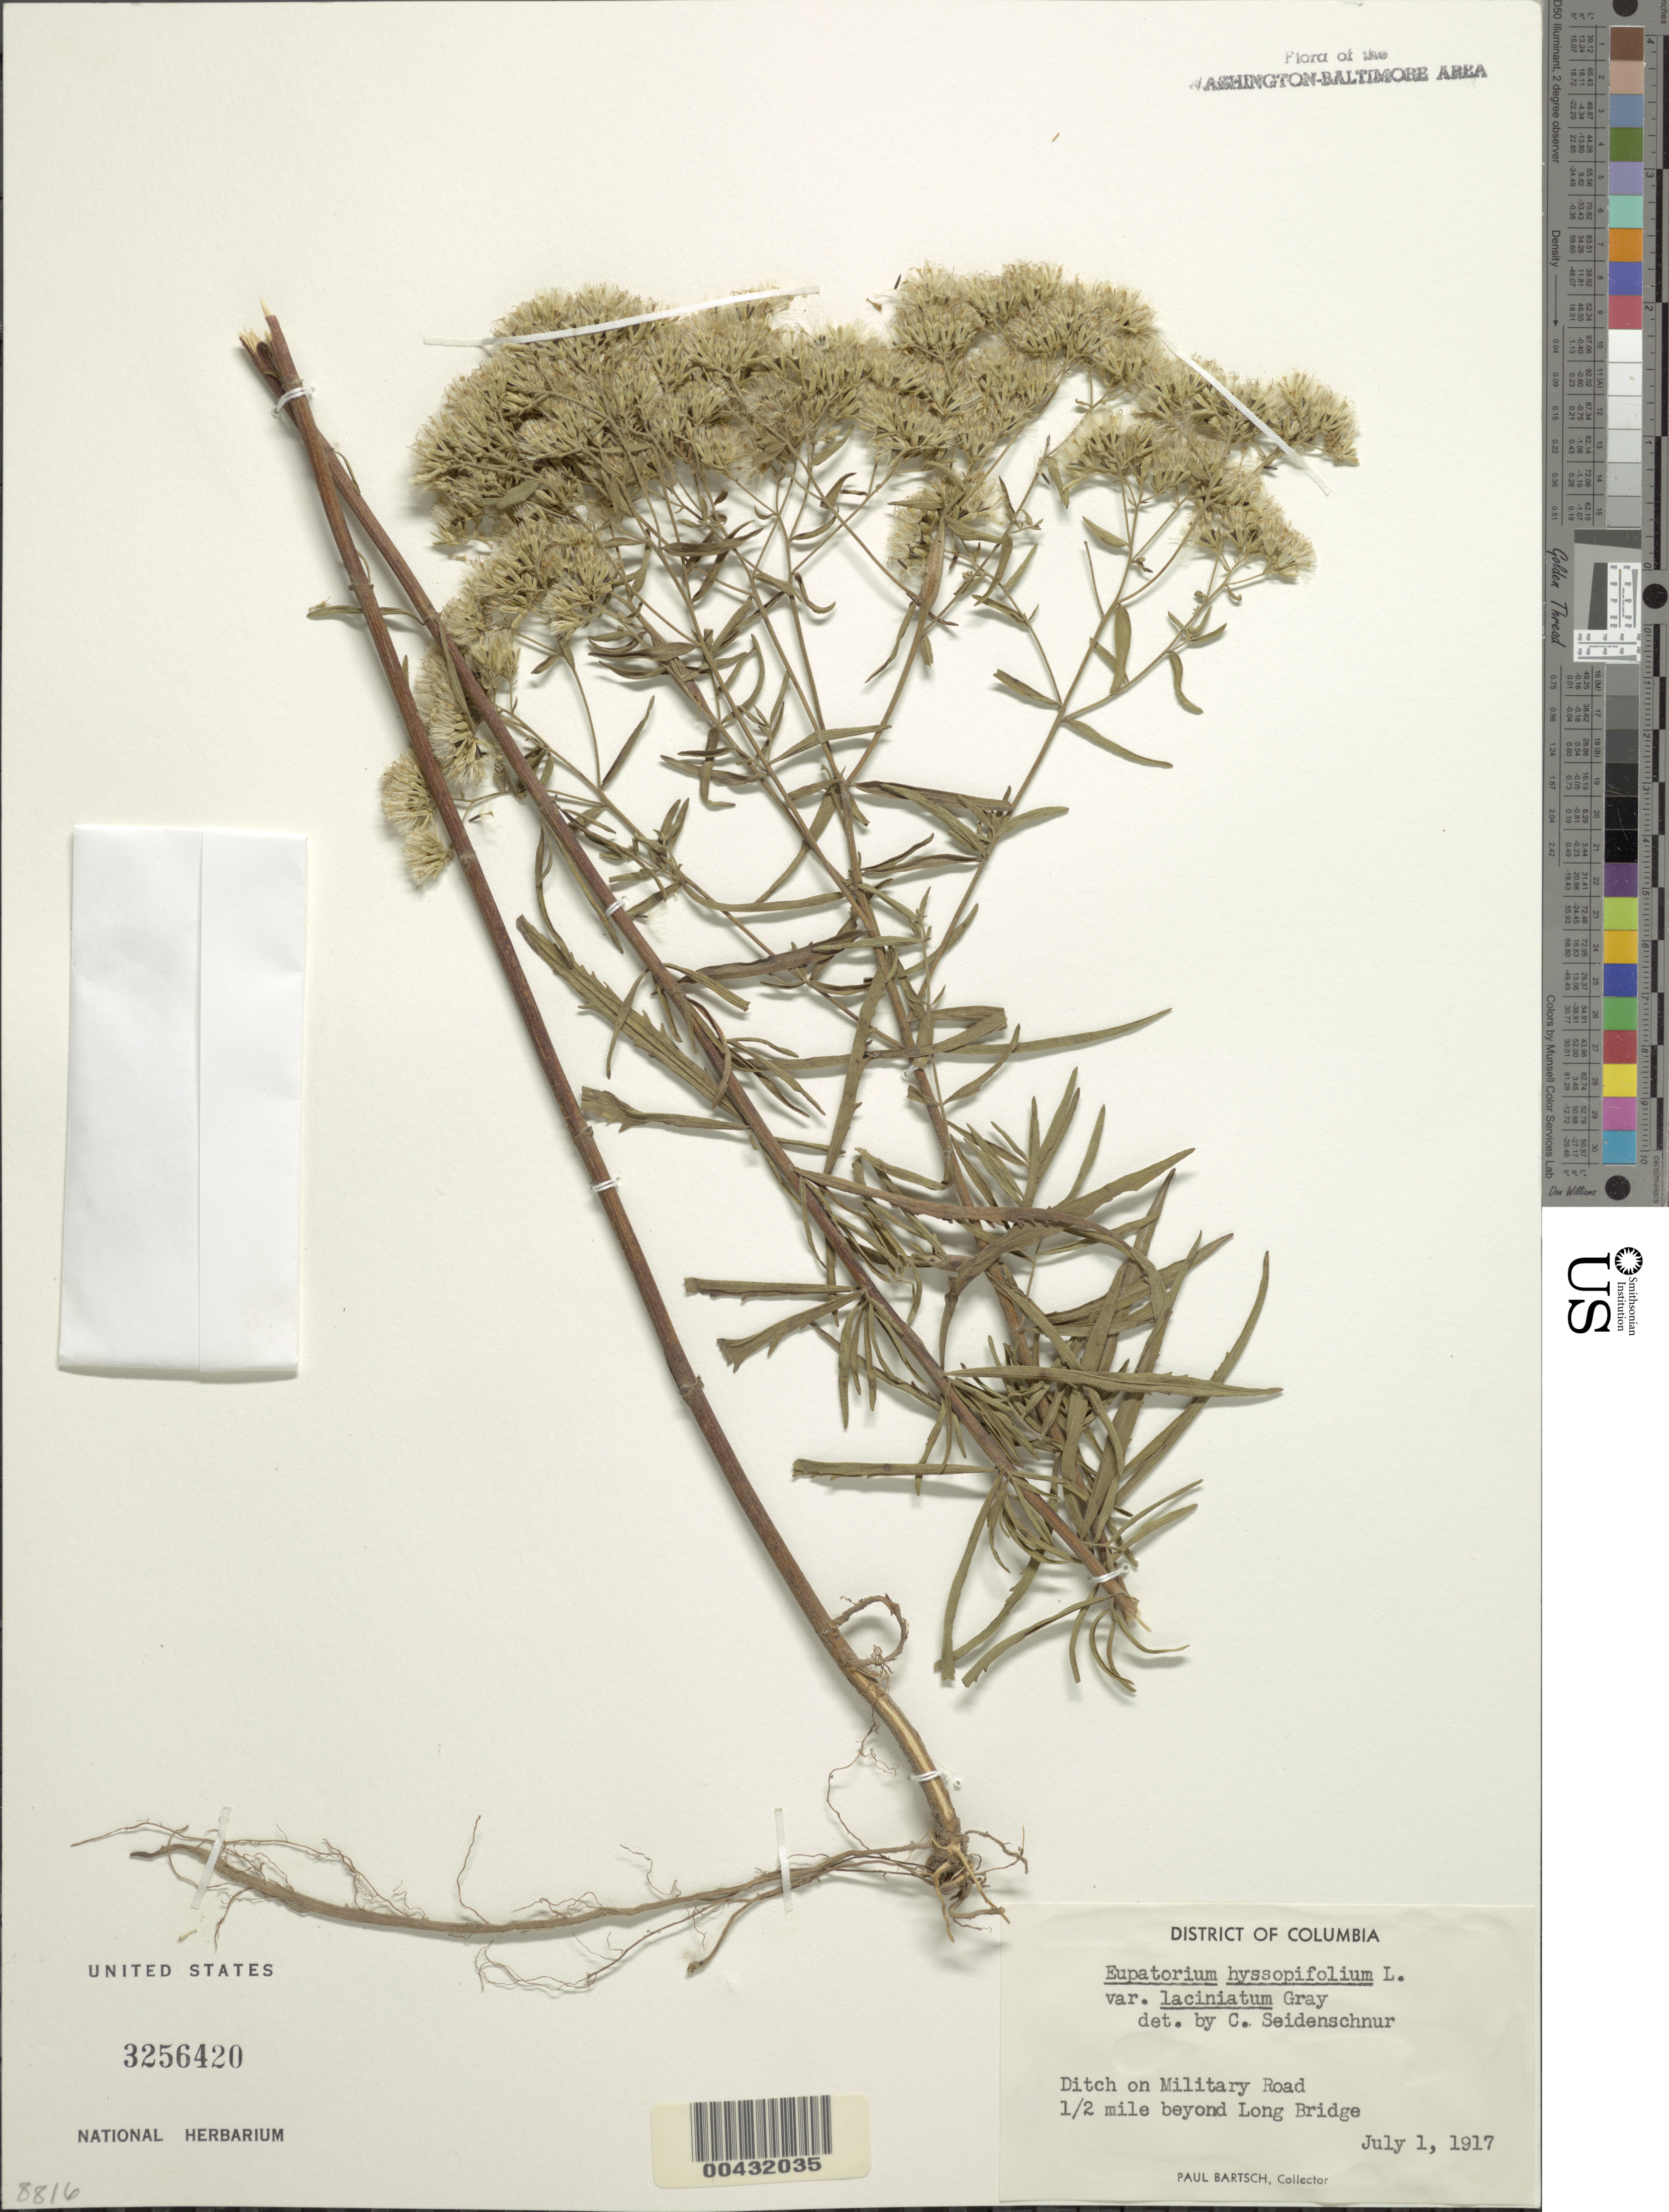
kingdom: Plantae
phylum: Tracheophyta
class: Magnoliopsida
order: Asterales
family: Asteraceae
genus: Eupatorium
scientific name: Eupatorium hyssopifolium var. laciniatum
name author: A. Gray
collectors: P. Bartsch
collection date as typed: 01 Jul 1917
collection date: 1917-07-01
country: United States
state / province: Virginia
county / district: Arlington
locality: Military Road, beyond Long Bridge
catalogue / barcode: US 3256420